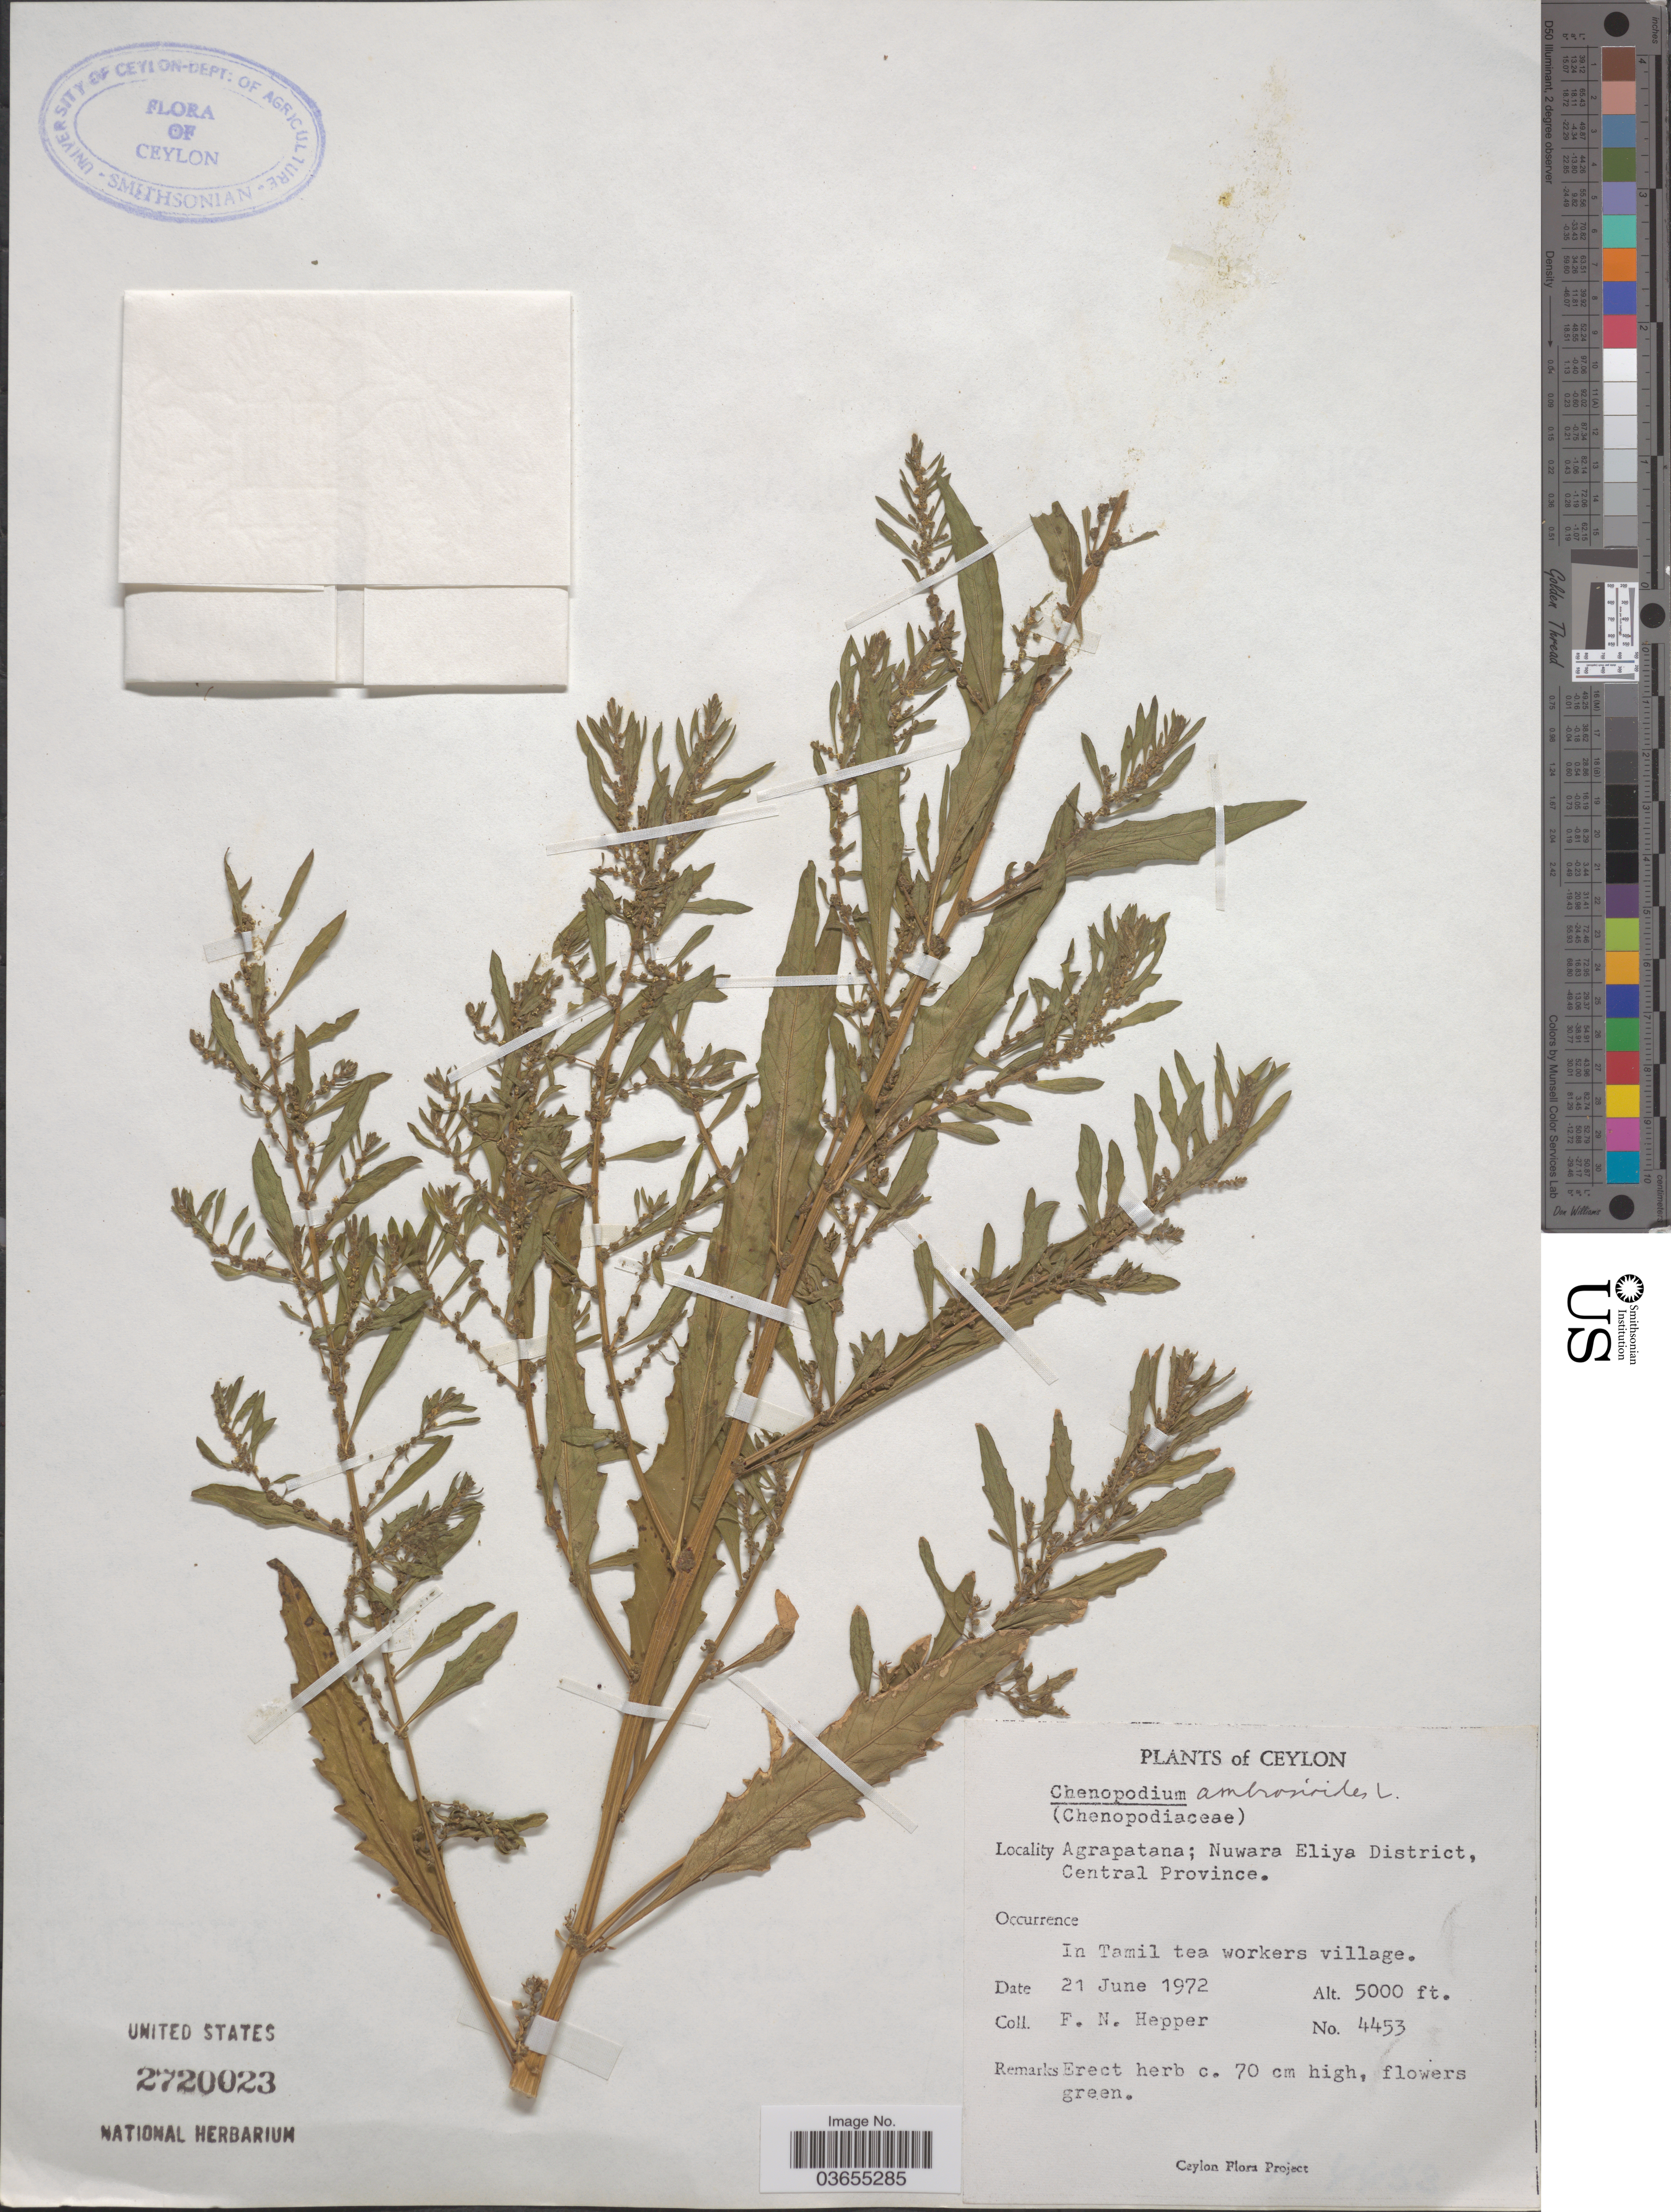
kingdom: Plantae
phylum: Tracheophyta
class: Magnoliopsida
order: Caryophyllales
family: Amaranthaceae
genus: Chenopodium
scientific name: Chenopodium ambrosioides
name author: L.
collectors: F. Hepper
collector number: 4453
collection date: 1972-06-21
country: Sri Lanka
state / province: Central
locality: Ceylon. Agrapatana; Nuwara Eliya District. In Tamil tea workers village.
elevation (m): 1524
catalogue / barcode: US 2720023